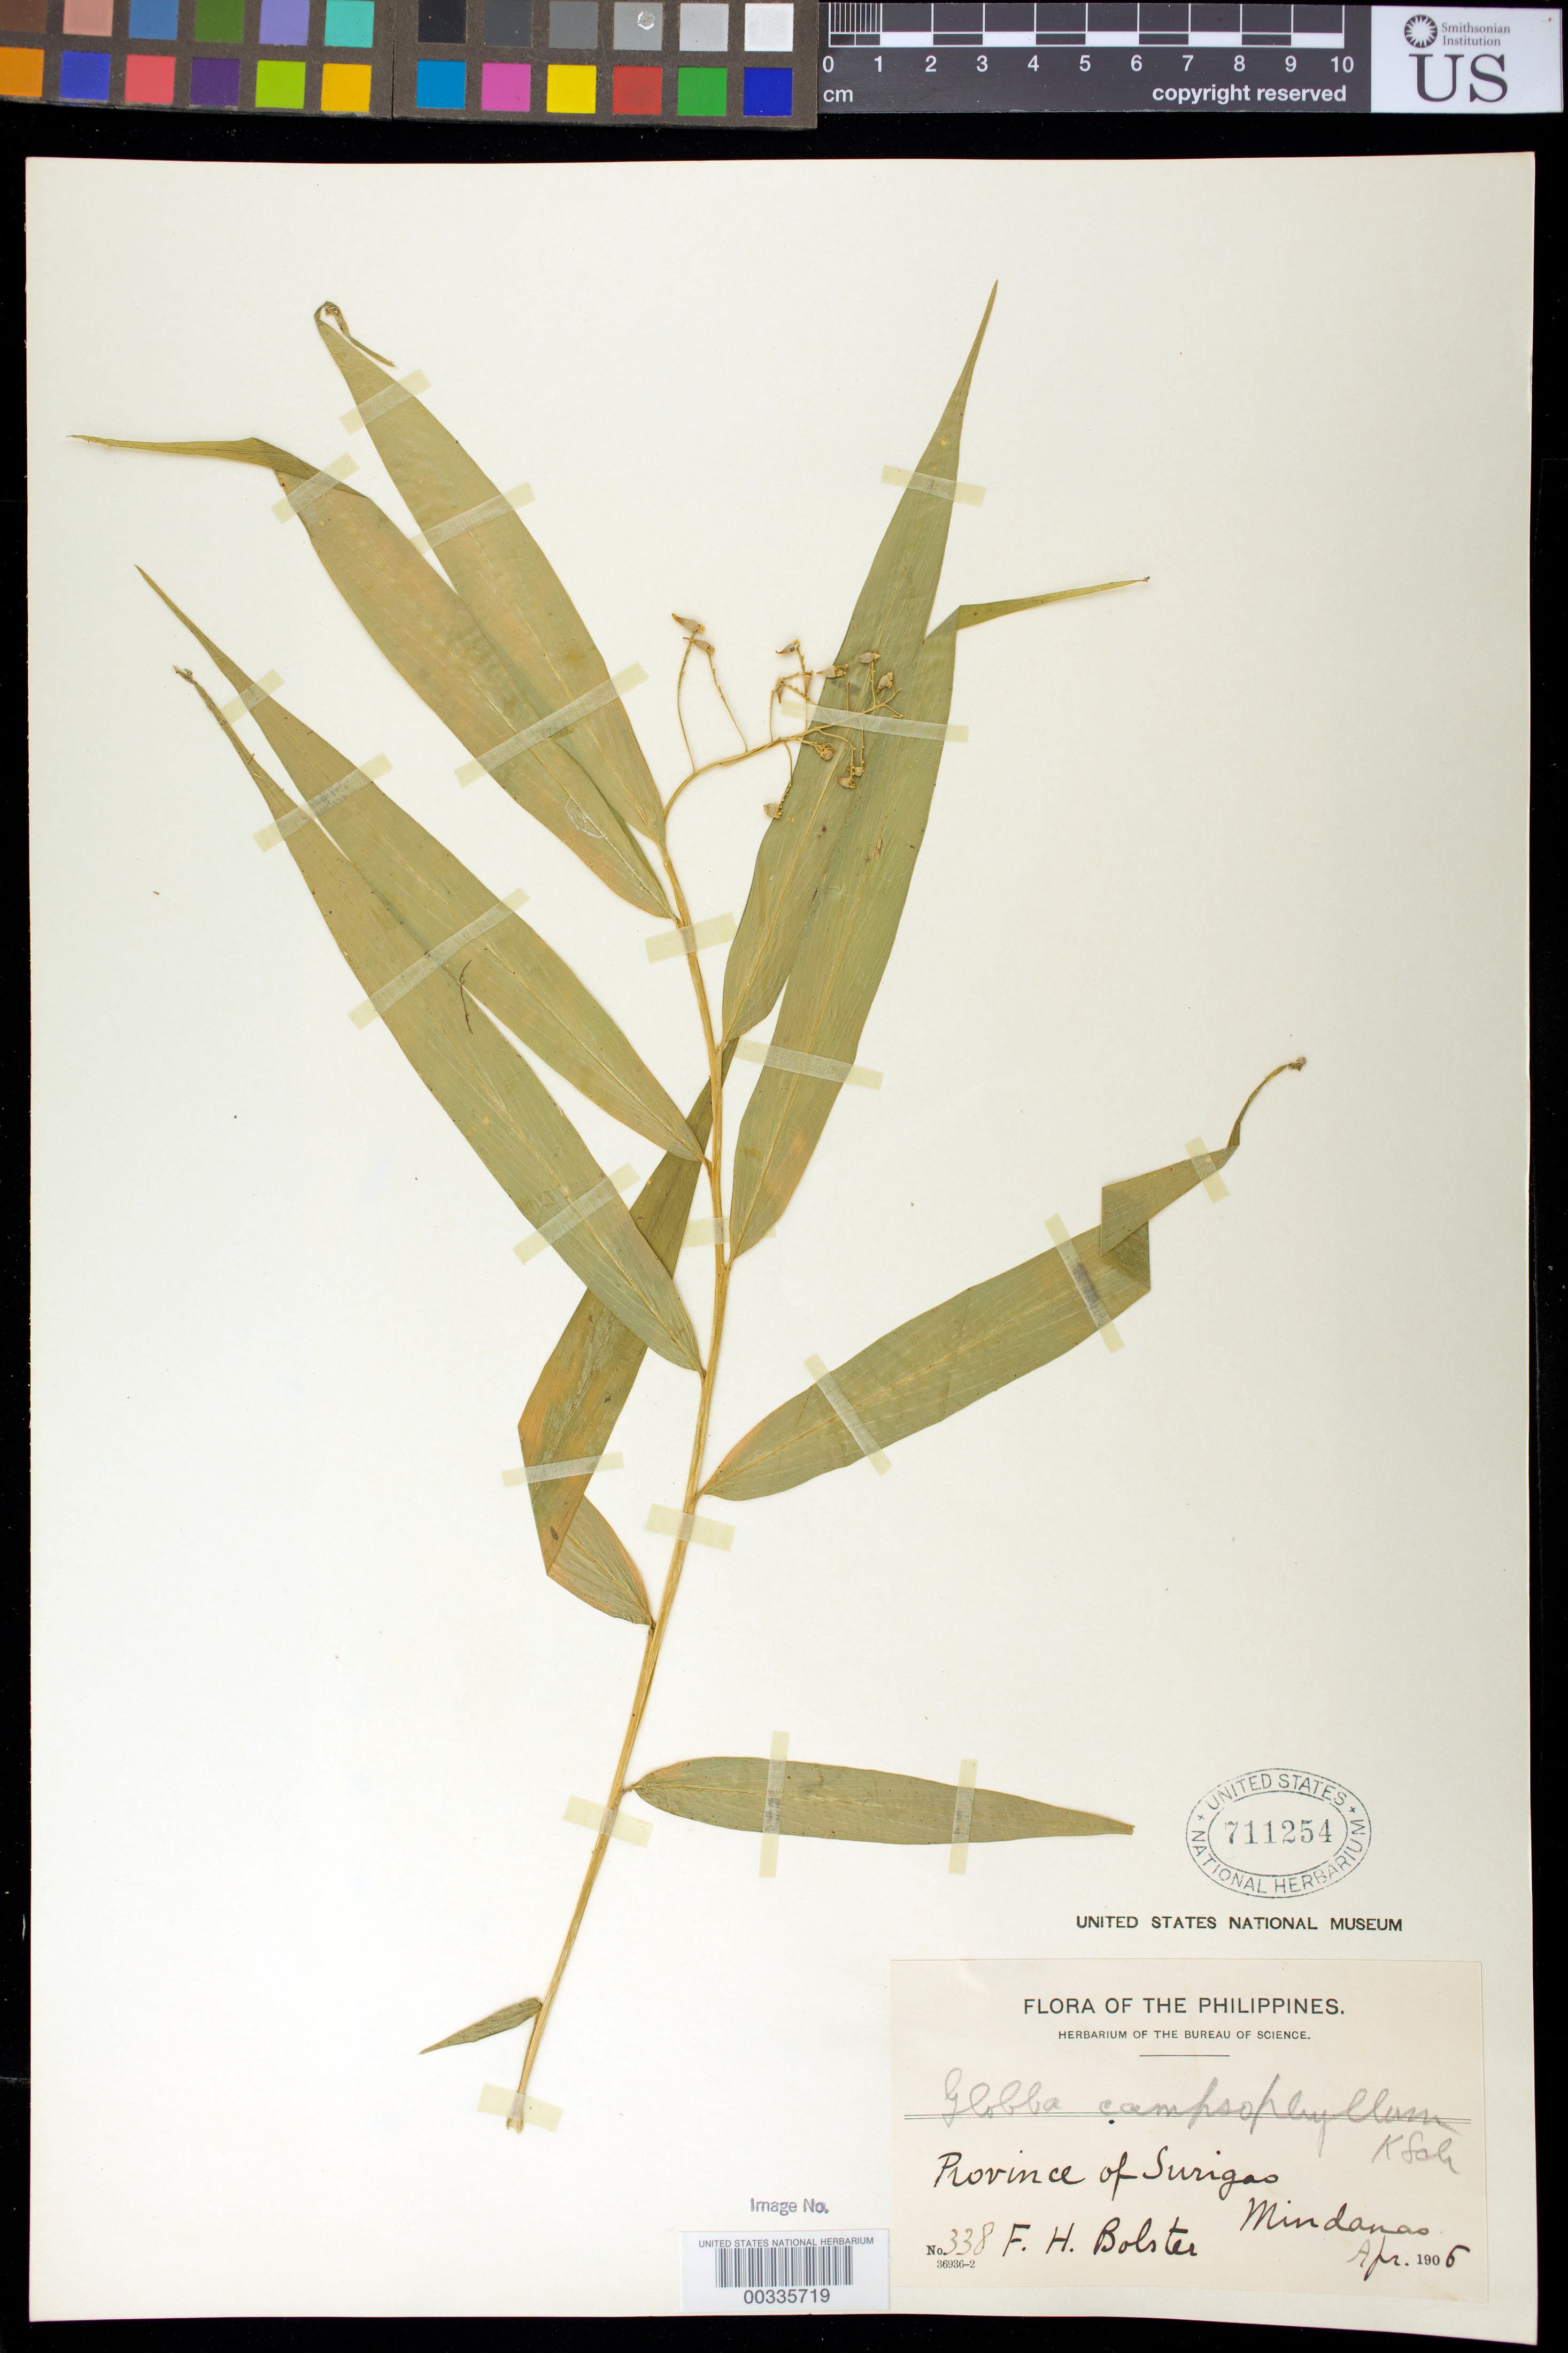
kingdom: Plantae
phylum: Tracheophyta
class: Liliopsida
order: Zingiberales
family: Zingiberaceae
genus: Globba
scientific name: Globba campsophylla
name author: K. Schum.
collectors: F. Bolster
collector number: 338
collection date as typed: Apr 1906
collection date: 1906-04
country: Philippines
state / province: Caraga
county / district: Surigao del Norte / Surigao del Sur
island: Mindanao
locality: Prov. of surigao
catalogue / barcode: US 711254